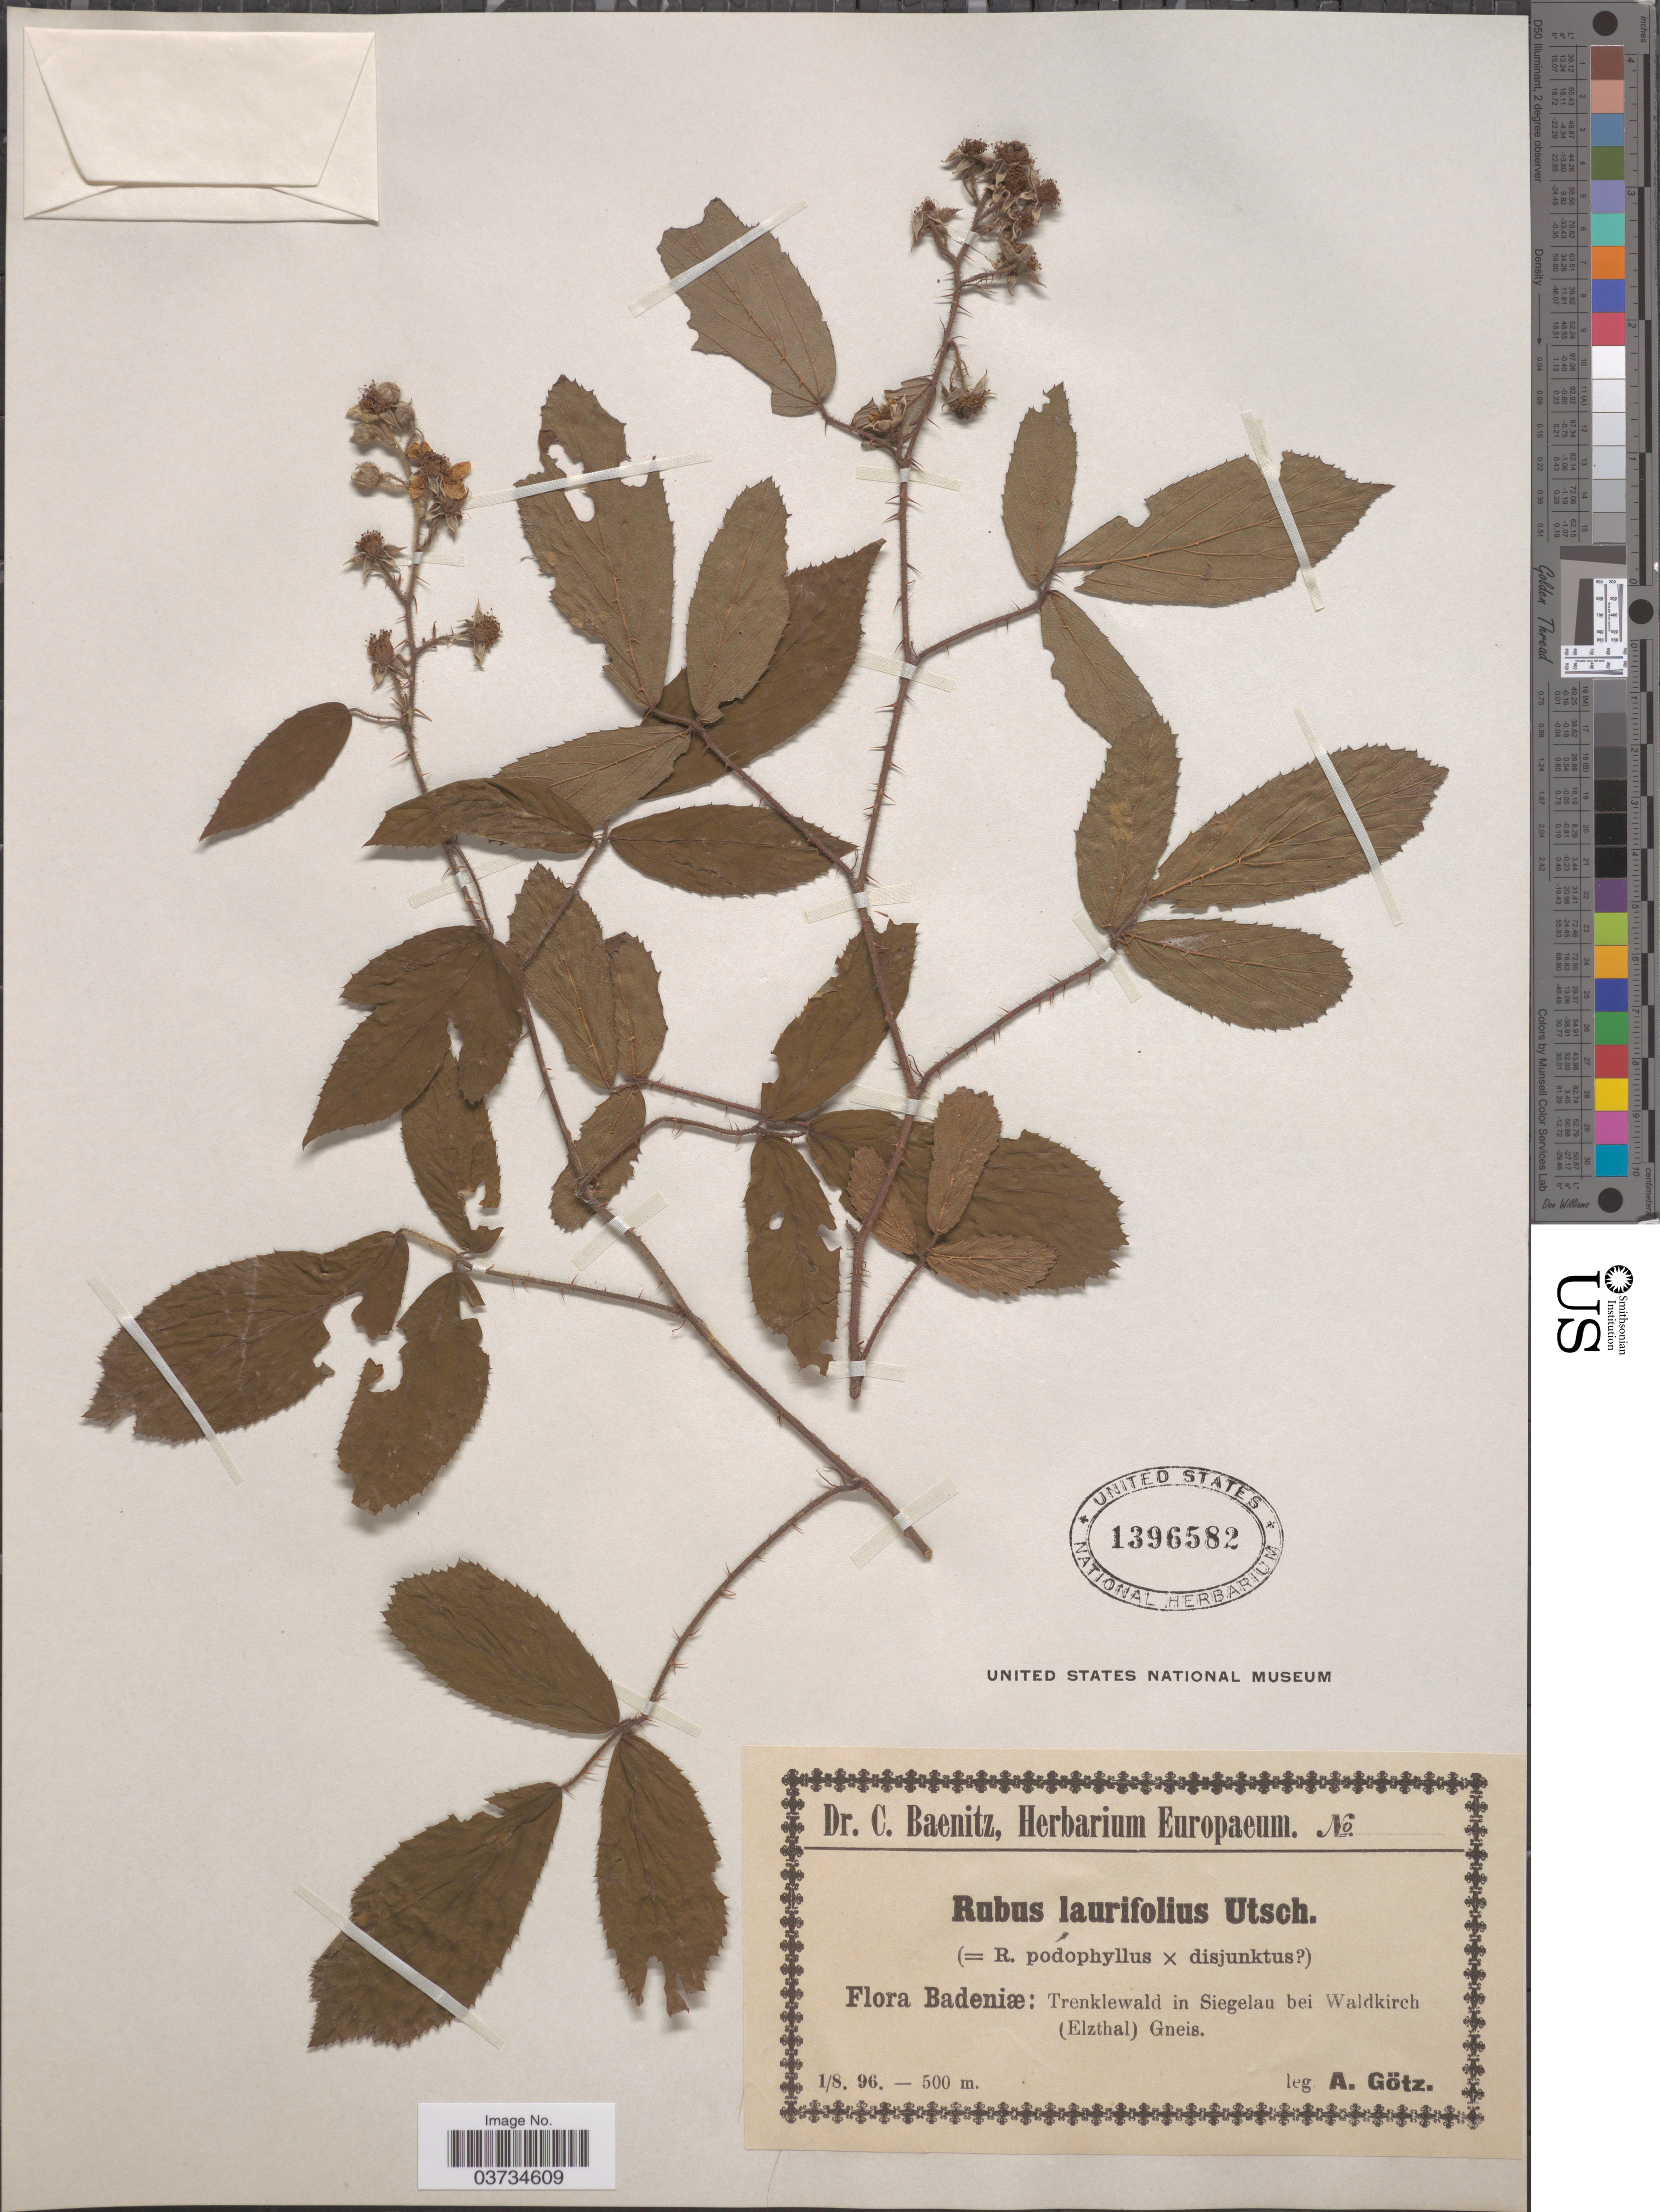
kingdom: Plantae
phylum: Tracheophyta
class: Magnoliopsida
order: Rosales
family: Rosaceae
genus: Rubus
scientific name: Rubus laurifolius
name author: Utsch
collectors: A. Götz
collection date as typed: Transcribed d/m/y: 1/8/96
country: Germany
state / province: Baden-Württemberg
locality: Badeniæ: Trenklewald in Siegelau bei Waldkirch (Elzthal) Gneis.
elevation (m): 500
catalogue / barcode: US 1396582